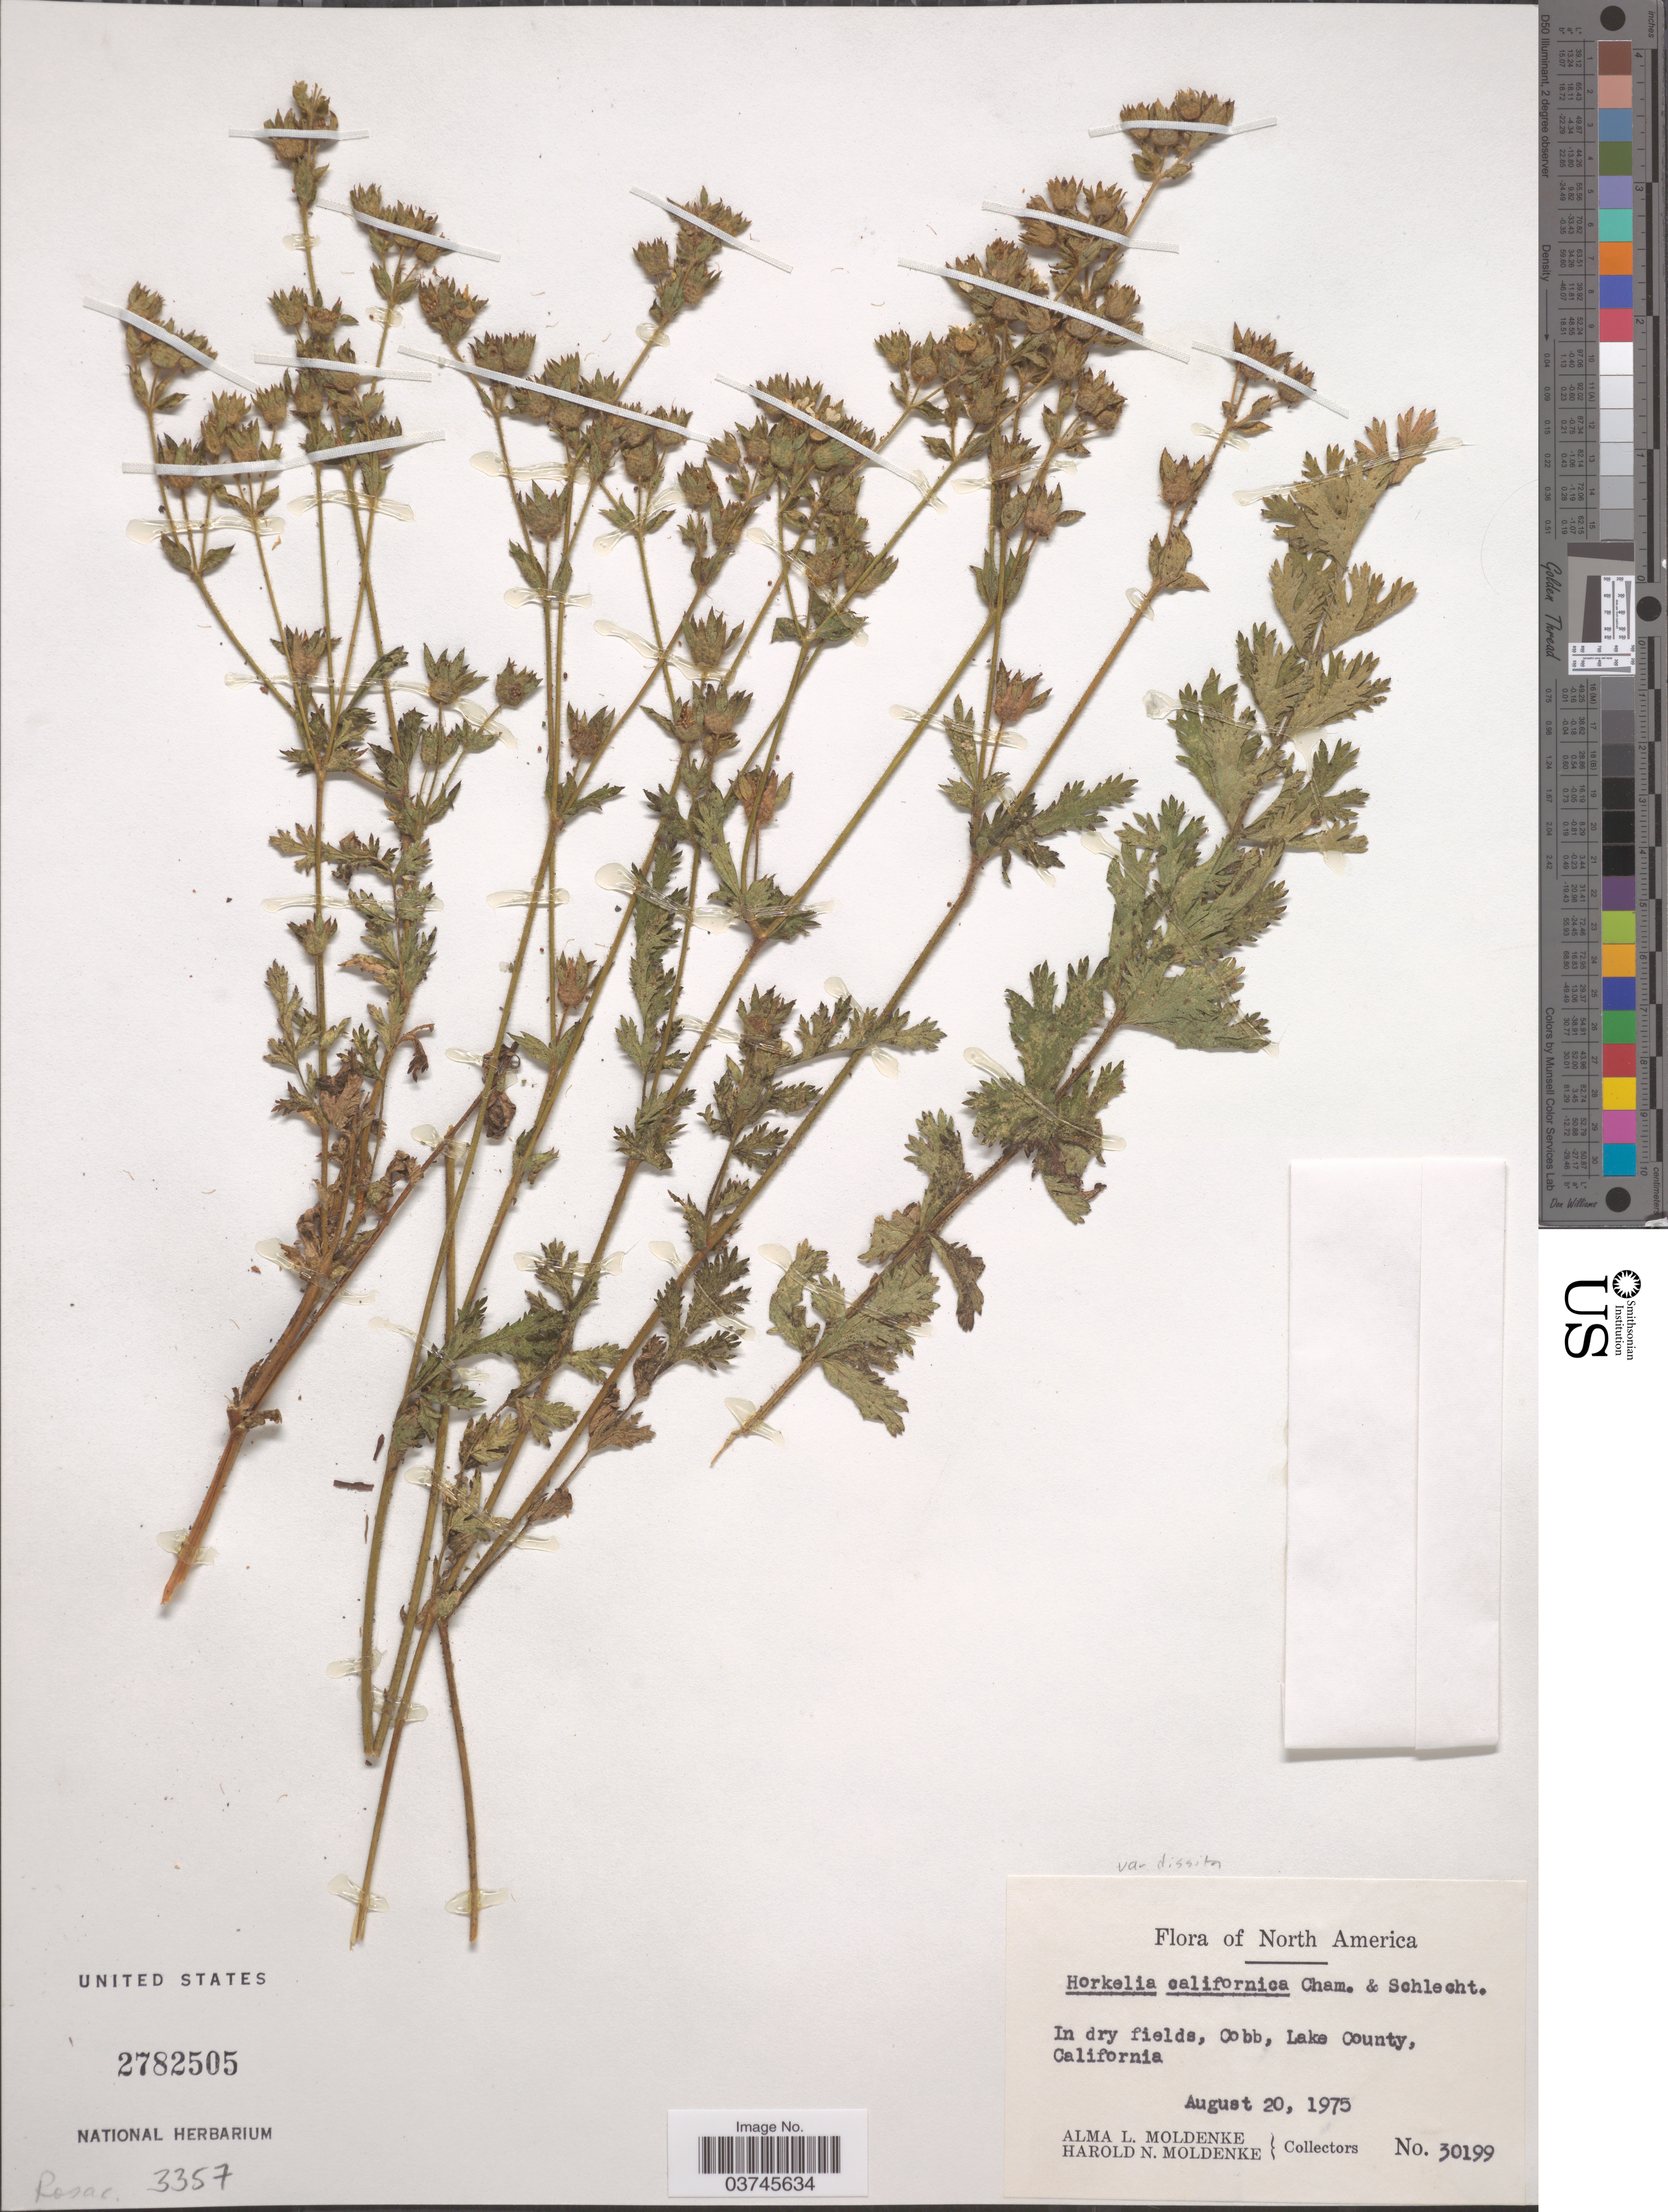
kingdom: Plantae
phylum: Tracheophyta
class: Magnoliopsida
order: Rosales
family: Rosaceae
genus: Potentilla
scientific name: Potentilla californica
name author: (Cham. & Schltdl.) Greene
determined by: Strong, Mark T., (BOT), Smithsonian Institution - National Museum of Natural History (UNITED STATES)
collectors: A. L. Moldenke & H. N. Moldenke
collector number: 30199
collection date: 1975-08-20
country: United States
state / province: California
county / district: Lake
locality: Cobb, Lake County.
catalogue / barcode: US 2782505